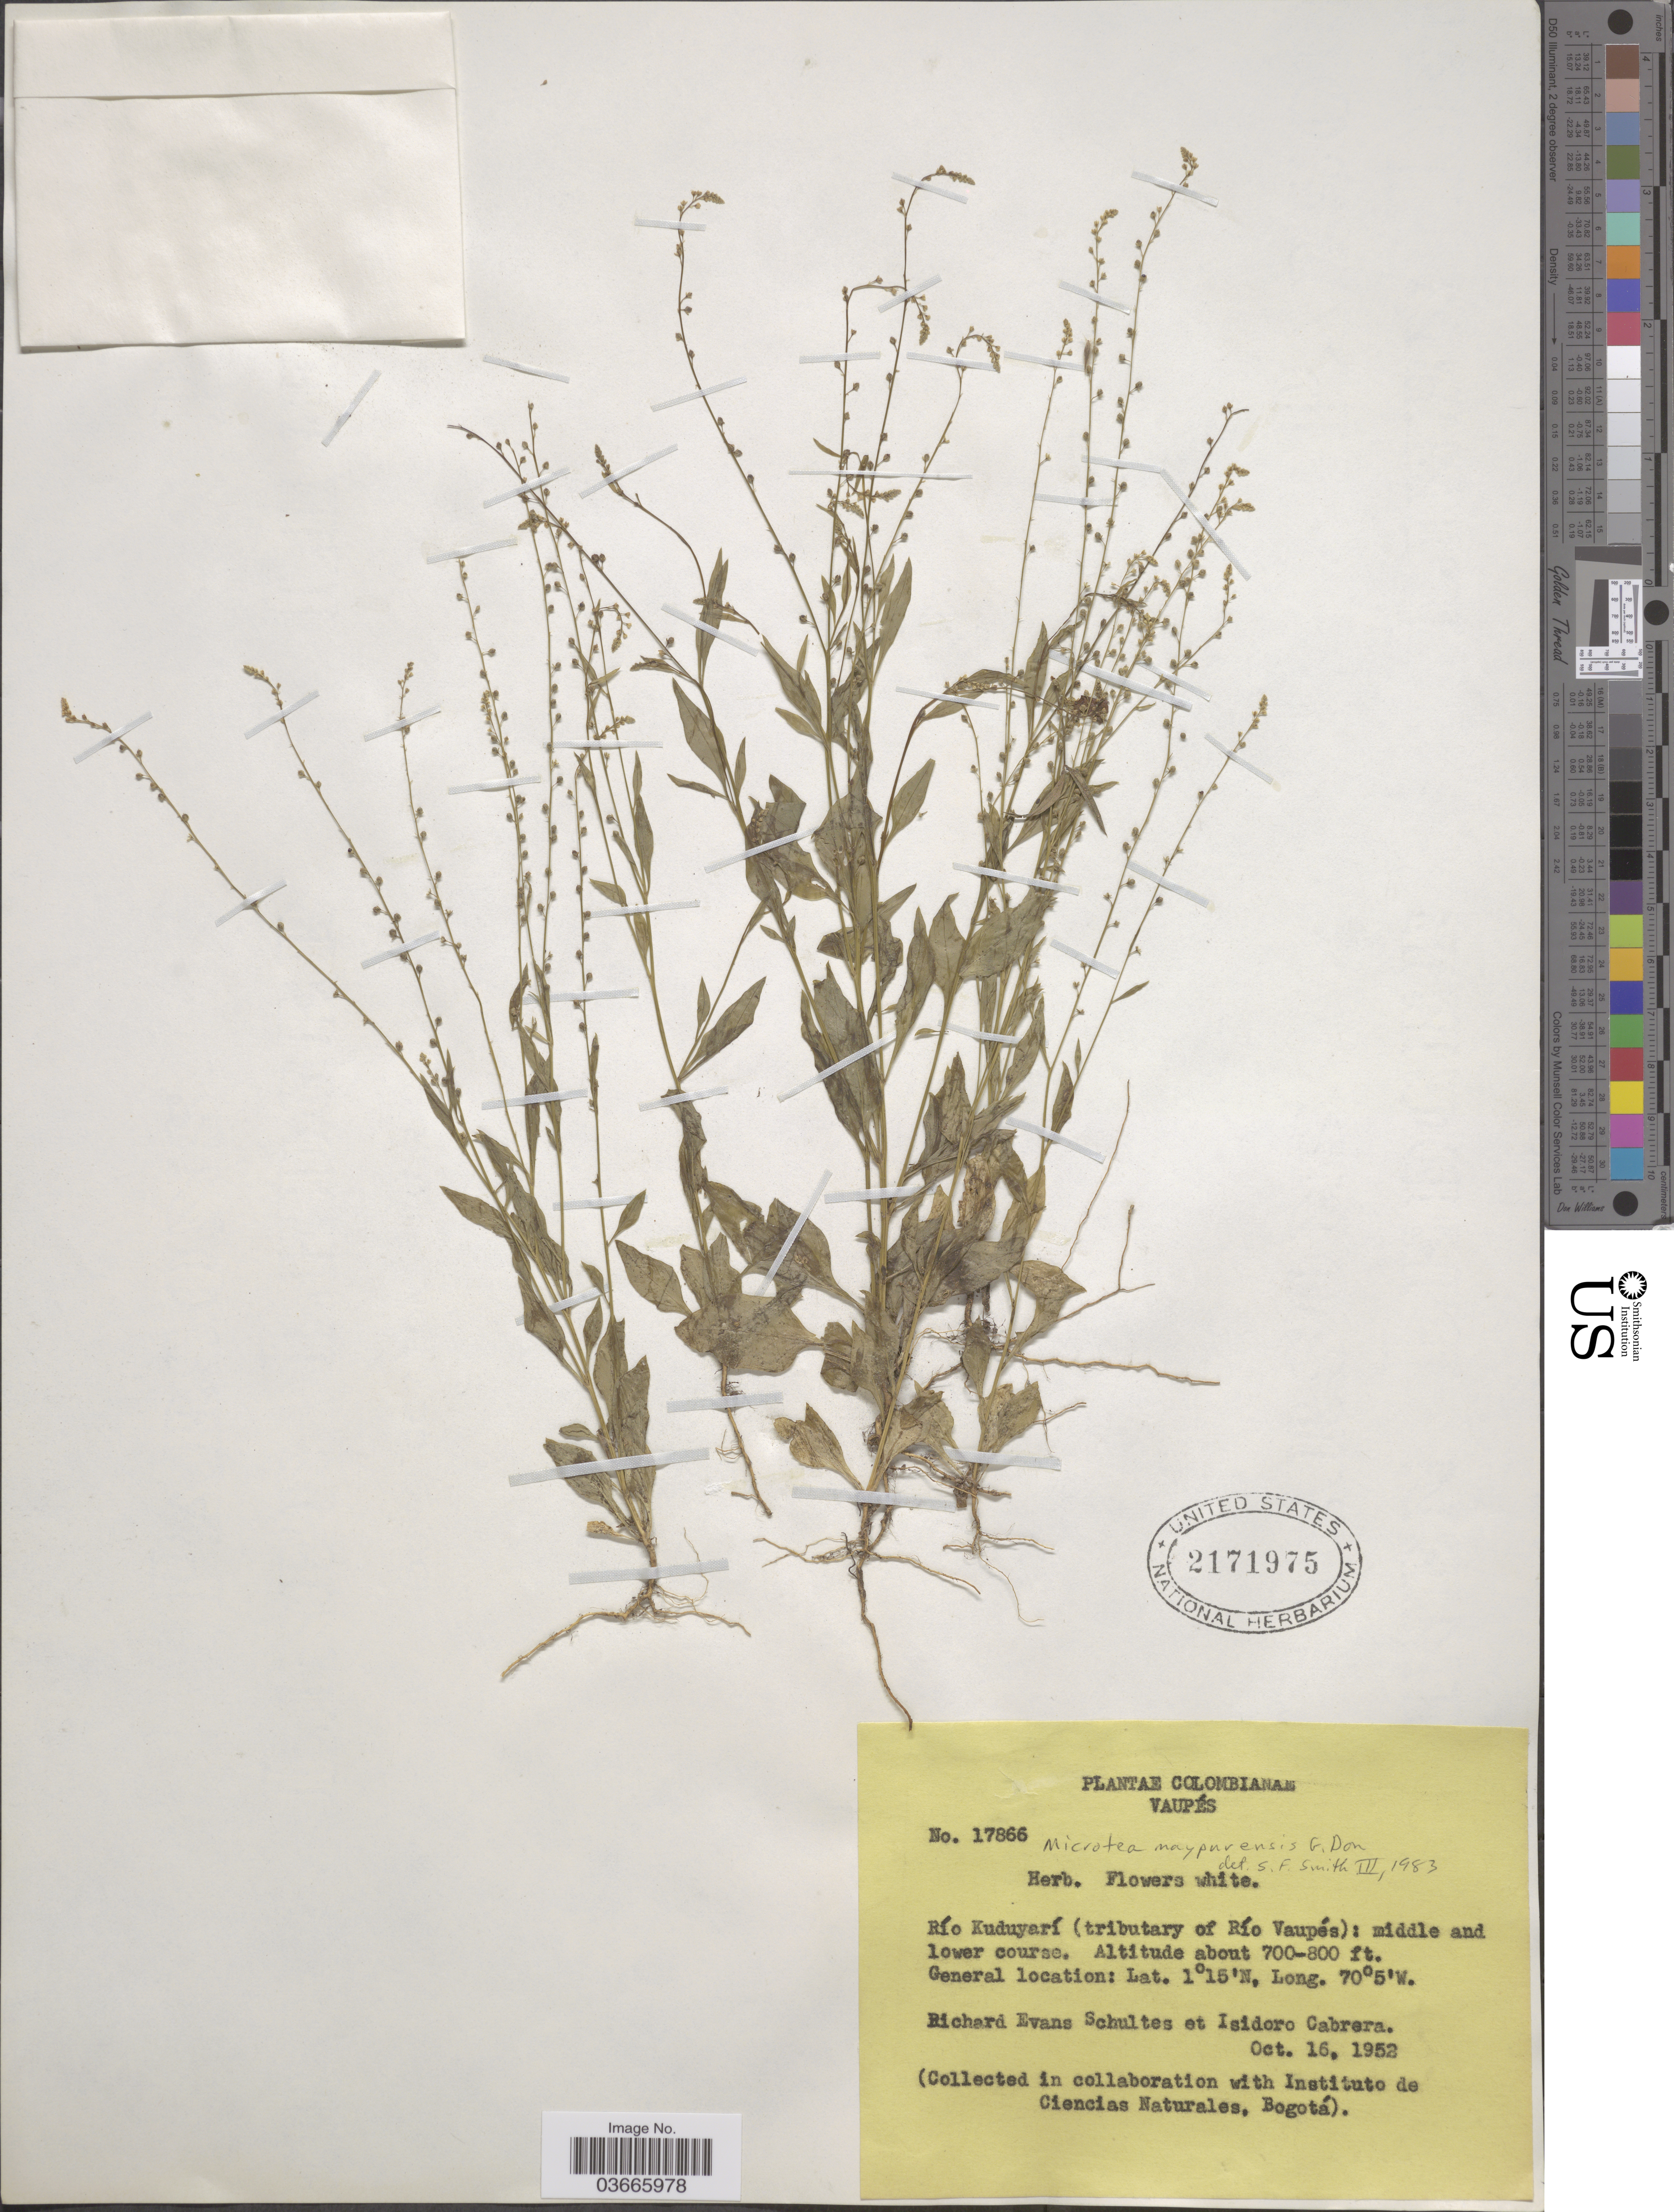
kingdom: Plantae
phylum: Tracheophyta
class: Magnoliopsida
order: Caryophyllales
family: Microteaceae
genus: Microtea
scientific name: Microtea maypurensis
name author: (Kunth) G. Don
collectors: R. E. Schultes & I. Cabrera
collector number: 17866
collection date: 1952-10-16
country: Colombia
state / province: Vaupés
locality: Río Kuduyarí (tributary of Río Vaupés): middle and lower course.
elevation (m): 213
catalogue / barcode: US 2171975